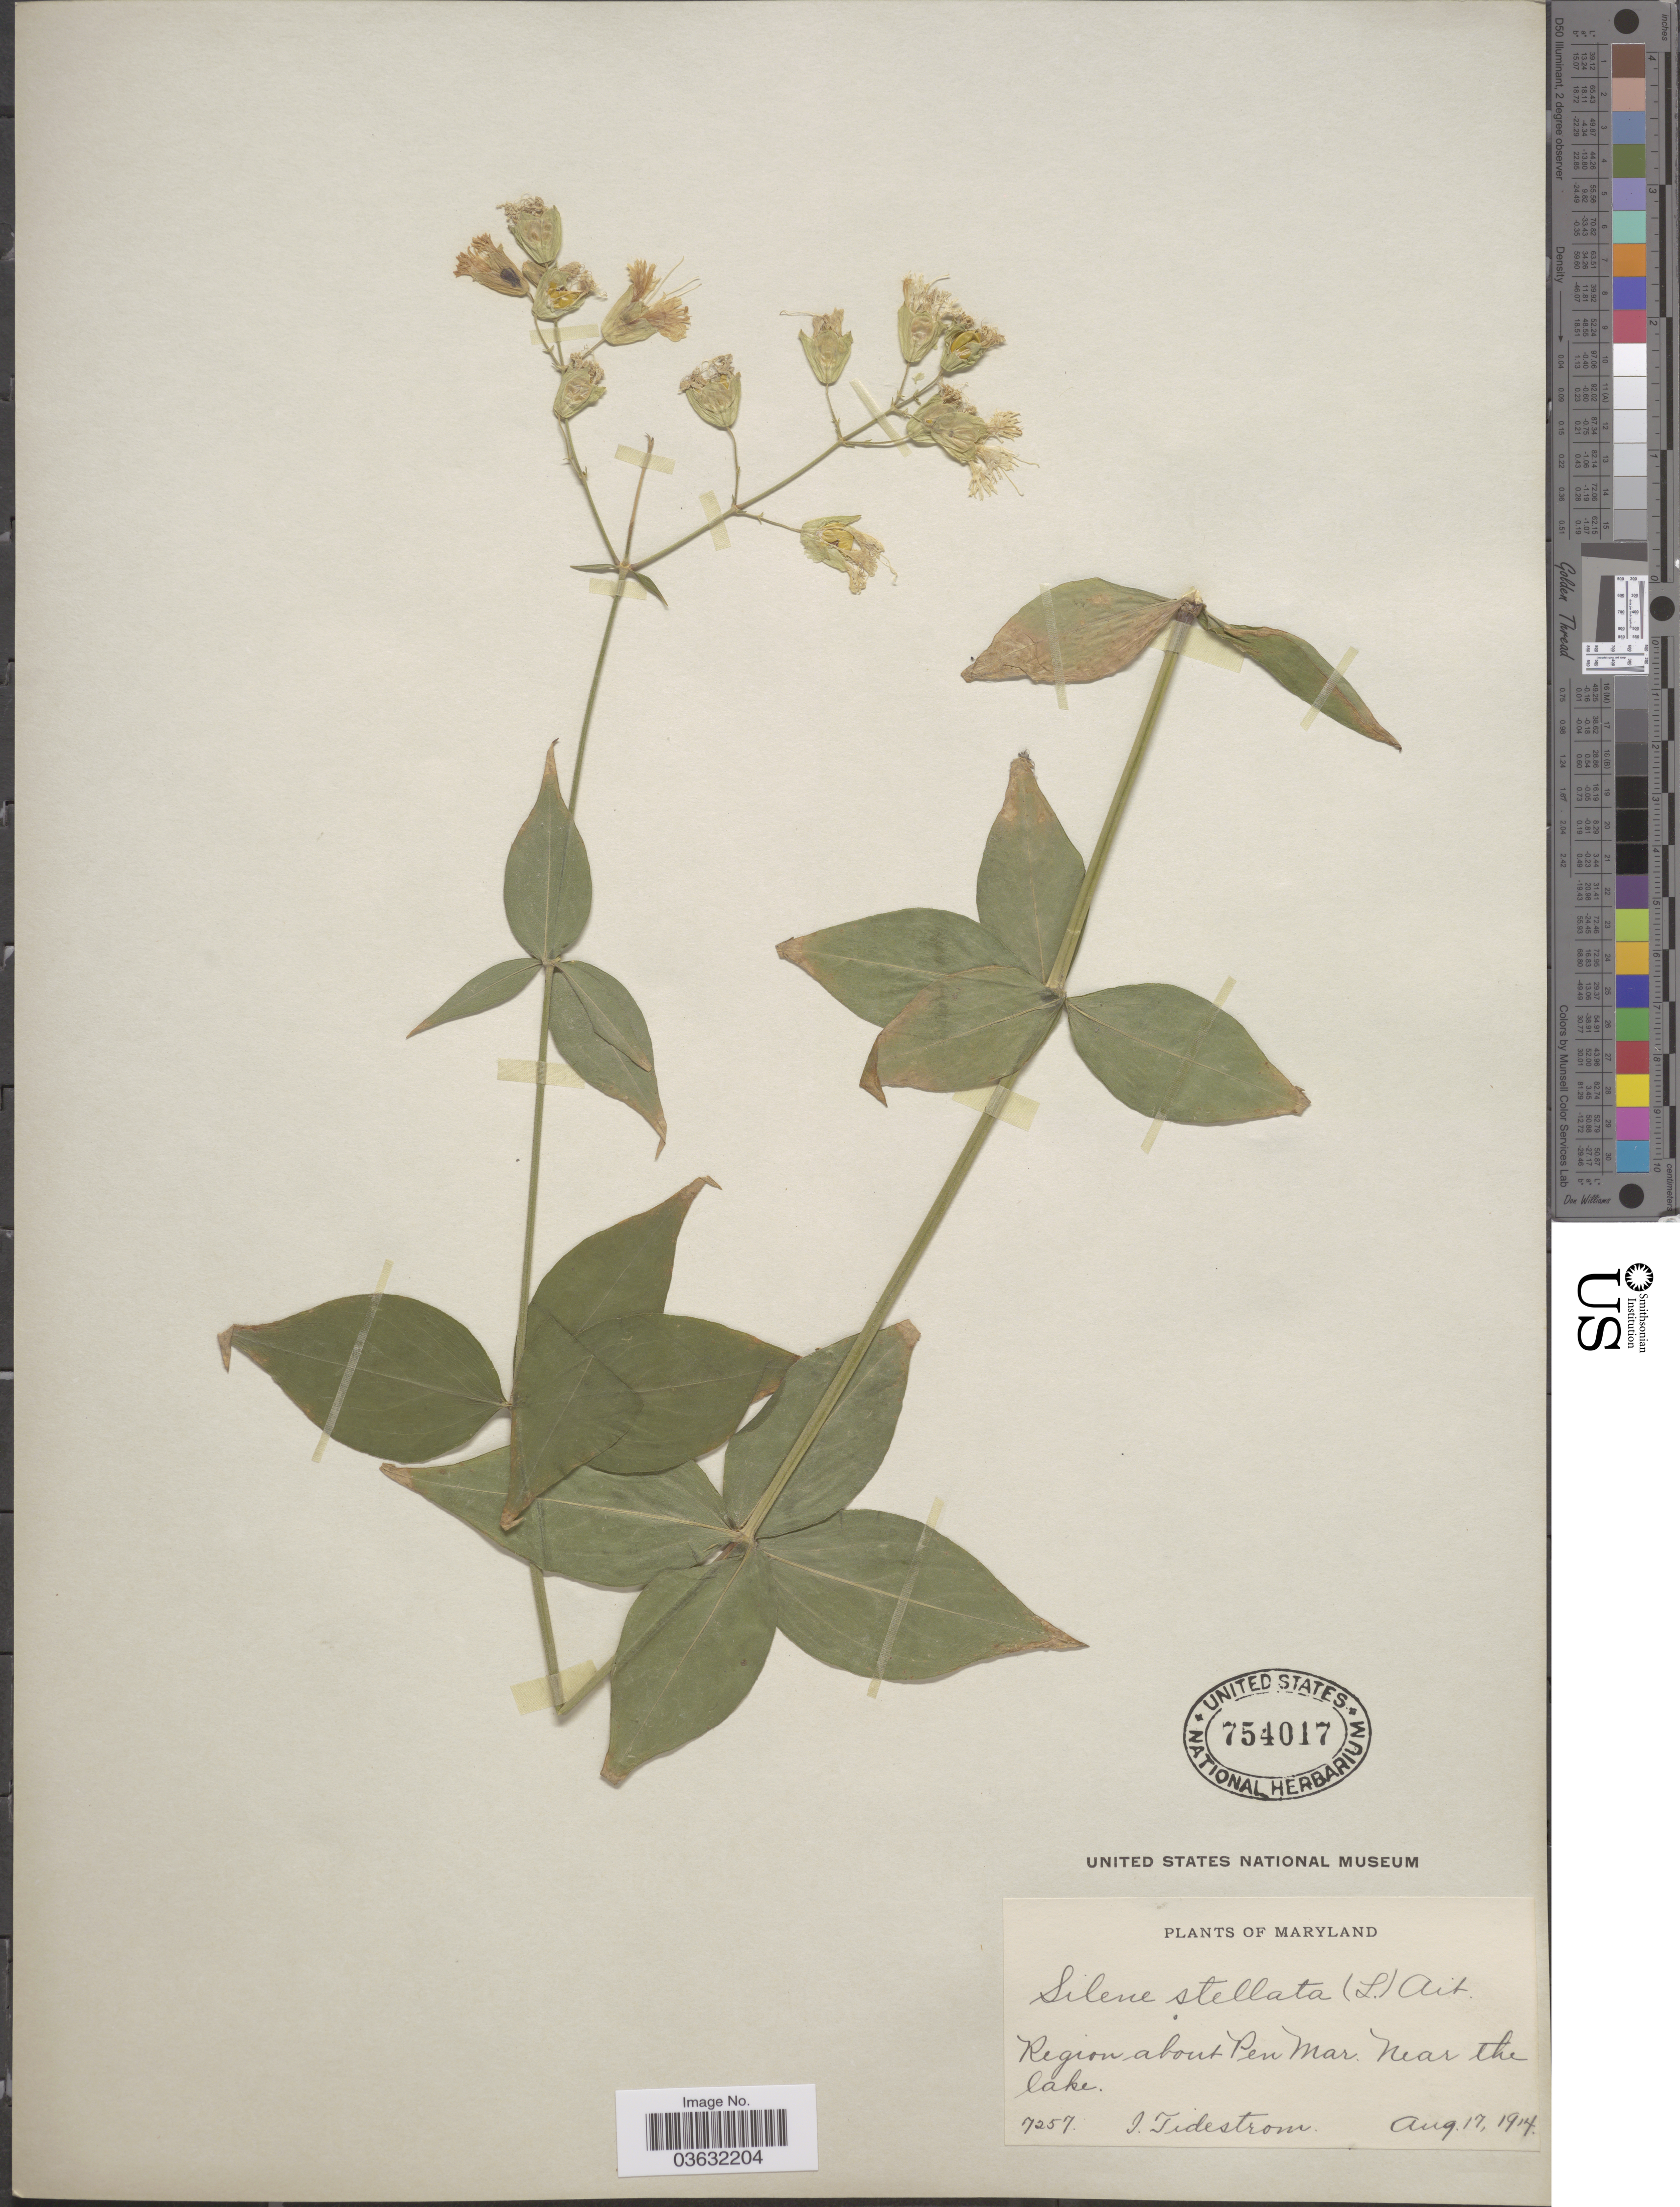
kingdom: Plantae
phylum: Tracheophyta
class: Magnoliopsida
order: Caryophyllales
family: Caryophyllaceae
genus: Silene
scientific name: Silene stellata var. stellata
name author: (L.) Coyte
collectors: I. F. Tidestrom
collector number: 7257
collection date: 1914-08-17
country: United States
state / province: Maryland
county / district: Washington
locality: Region about Pen Mar. Near the lake.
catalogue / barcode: US 754017